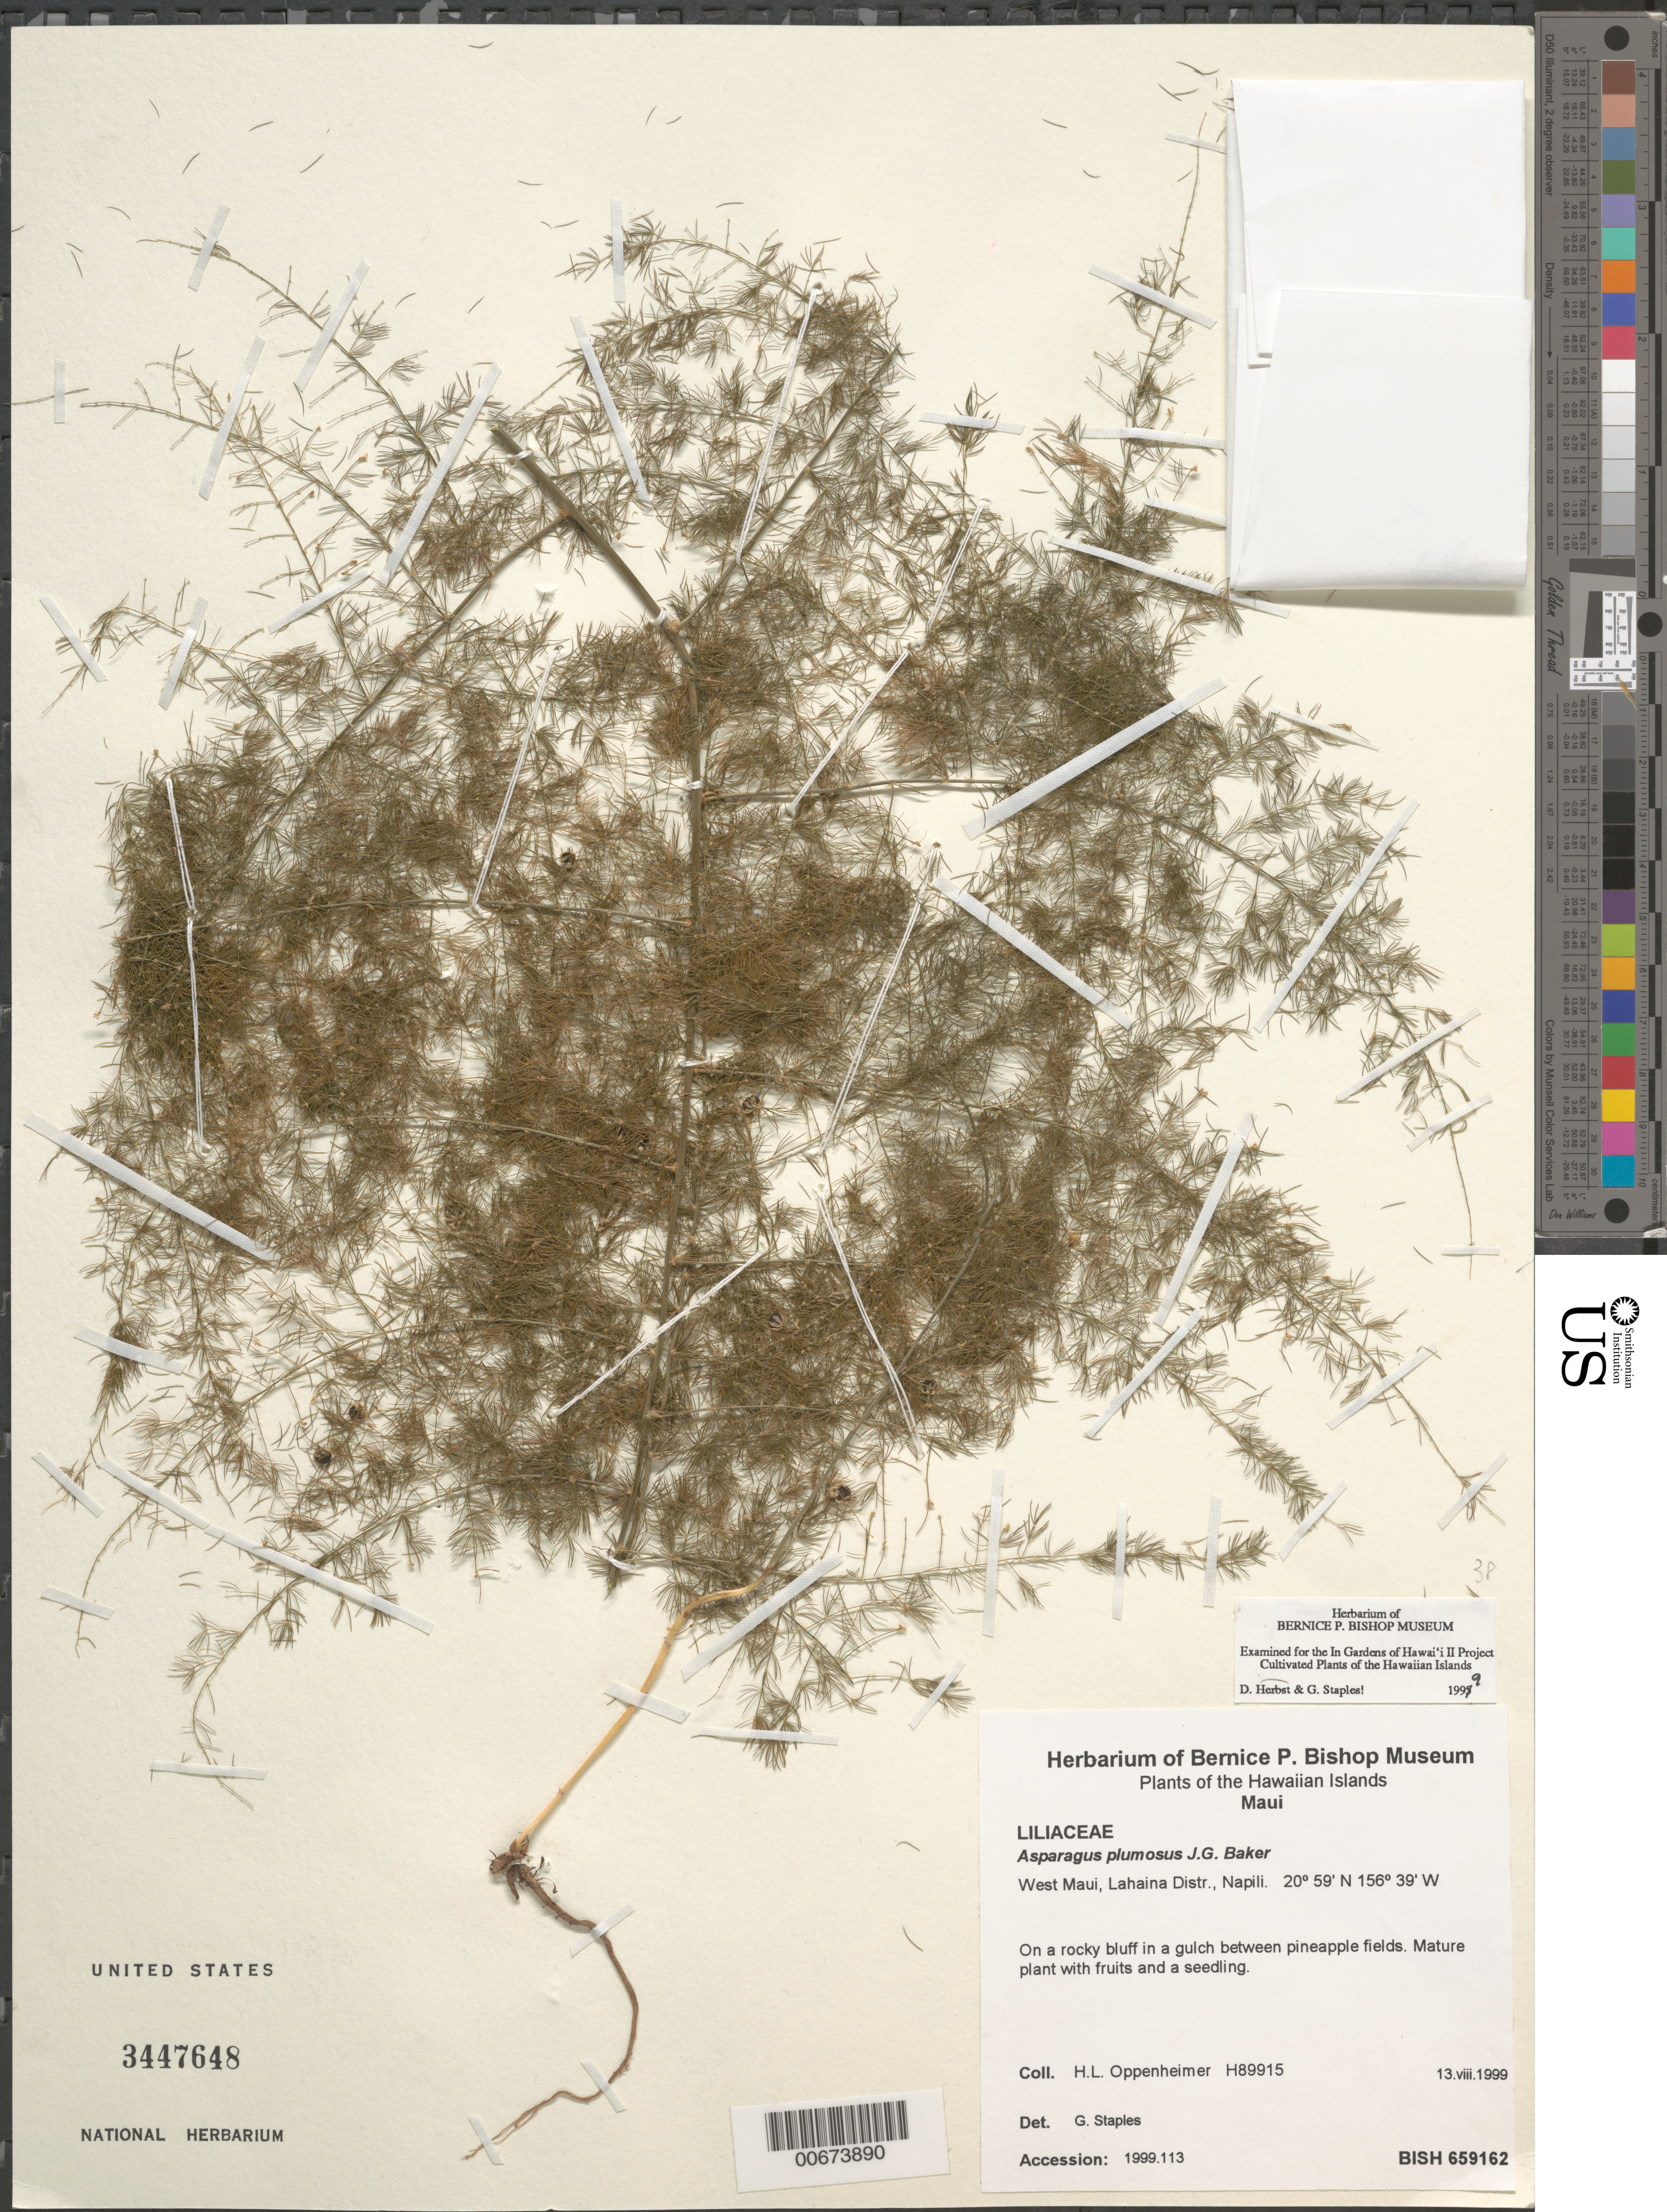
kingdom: Plantae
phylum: Tracheophyta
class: Liliopsida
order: Asparagales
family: Asparagaceae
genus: Asparagus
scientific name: Asparagus plumosus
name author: Baker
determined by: Staples, G. W.; Herbst, D. R.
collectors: H. L. Oppenheimer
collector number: H89915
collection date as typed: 13 Aug 1999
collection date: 1999-08-13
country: United States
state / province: Hawaii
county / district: Maui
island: Maui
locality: West Maui, Lahaina Distr., Napili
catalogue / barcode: US 3447648